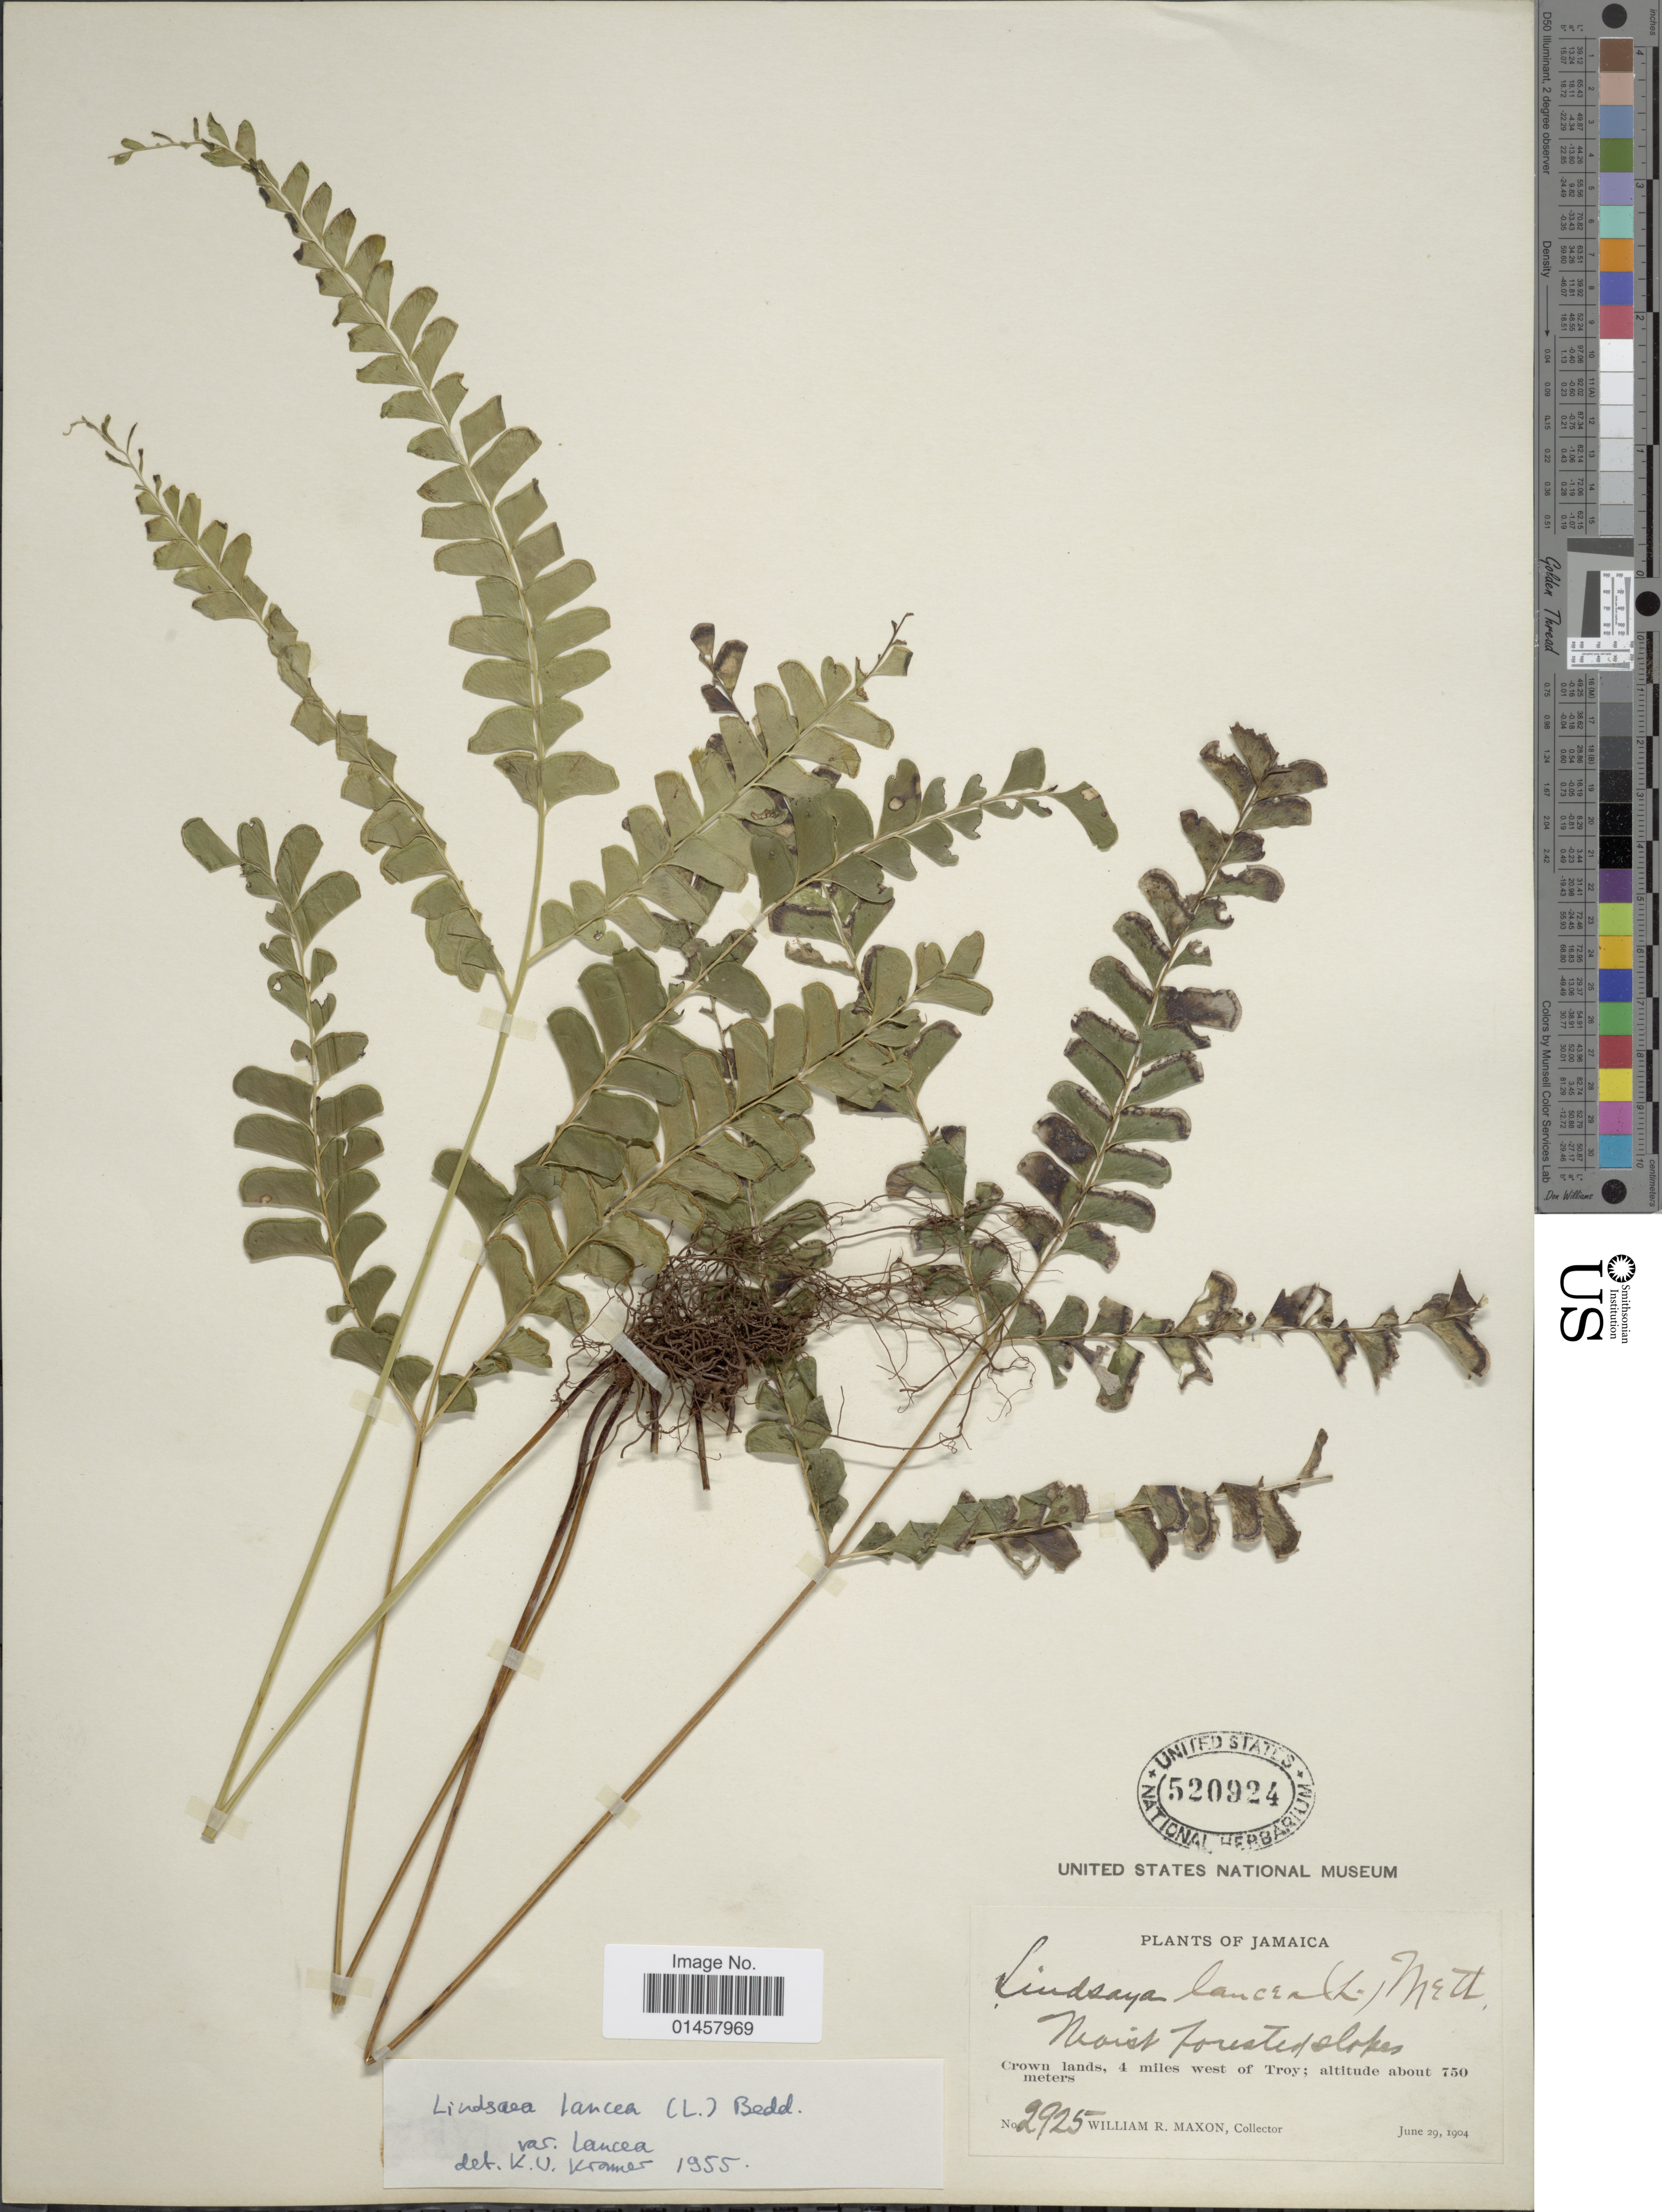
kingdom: Plantae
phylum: Tracheophyta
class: Polypodiopsida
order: Polypodiales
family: Lindsaeaceae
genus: Lindsaea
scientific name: Lindsaea lancea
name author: (L.) Bedd.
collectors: W. R. Maxon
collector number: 2925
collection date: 1904-06-29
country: Jamaica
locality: Crown lands, 4miles west of Troy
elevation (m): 750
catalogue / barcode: US 520924